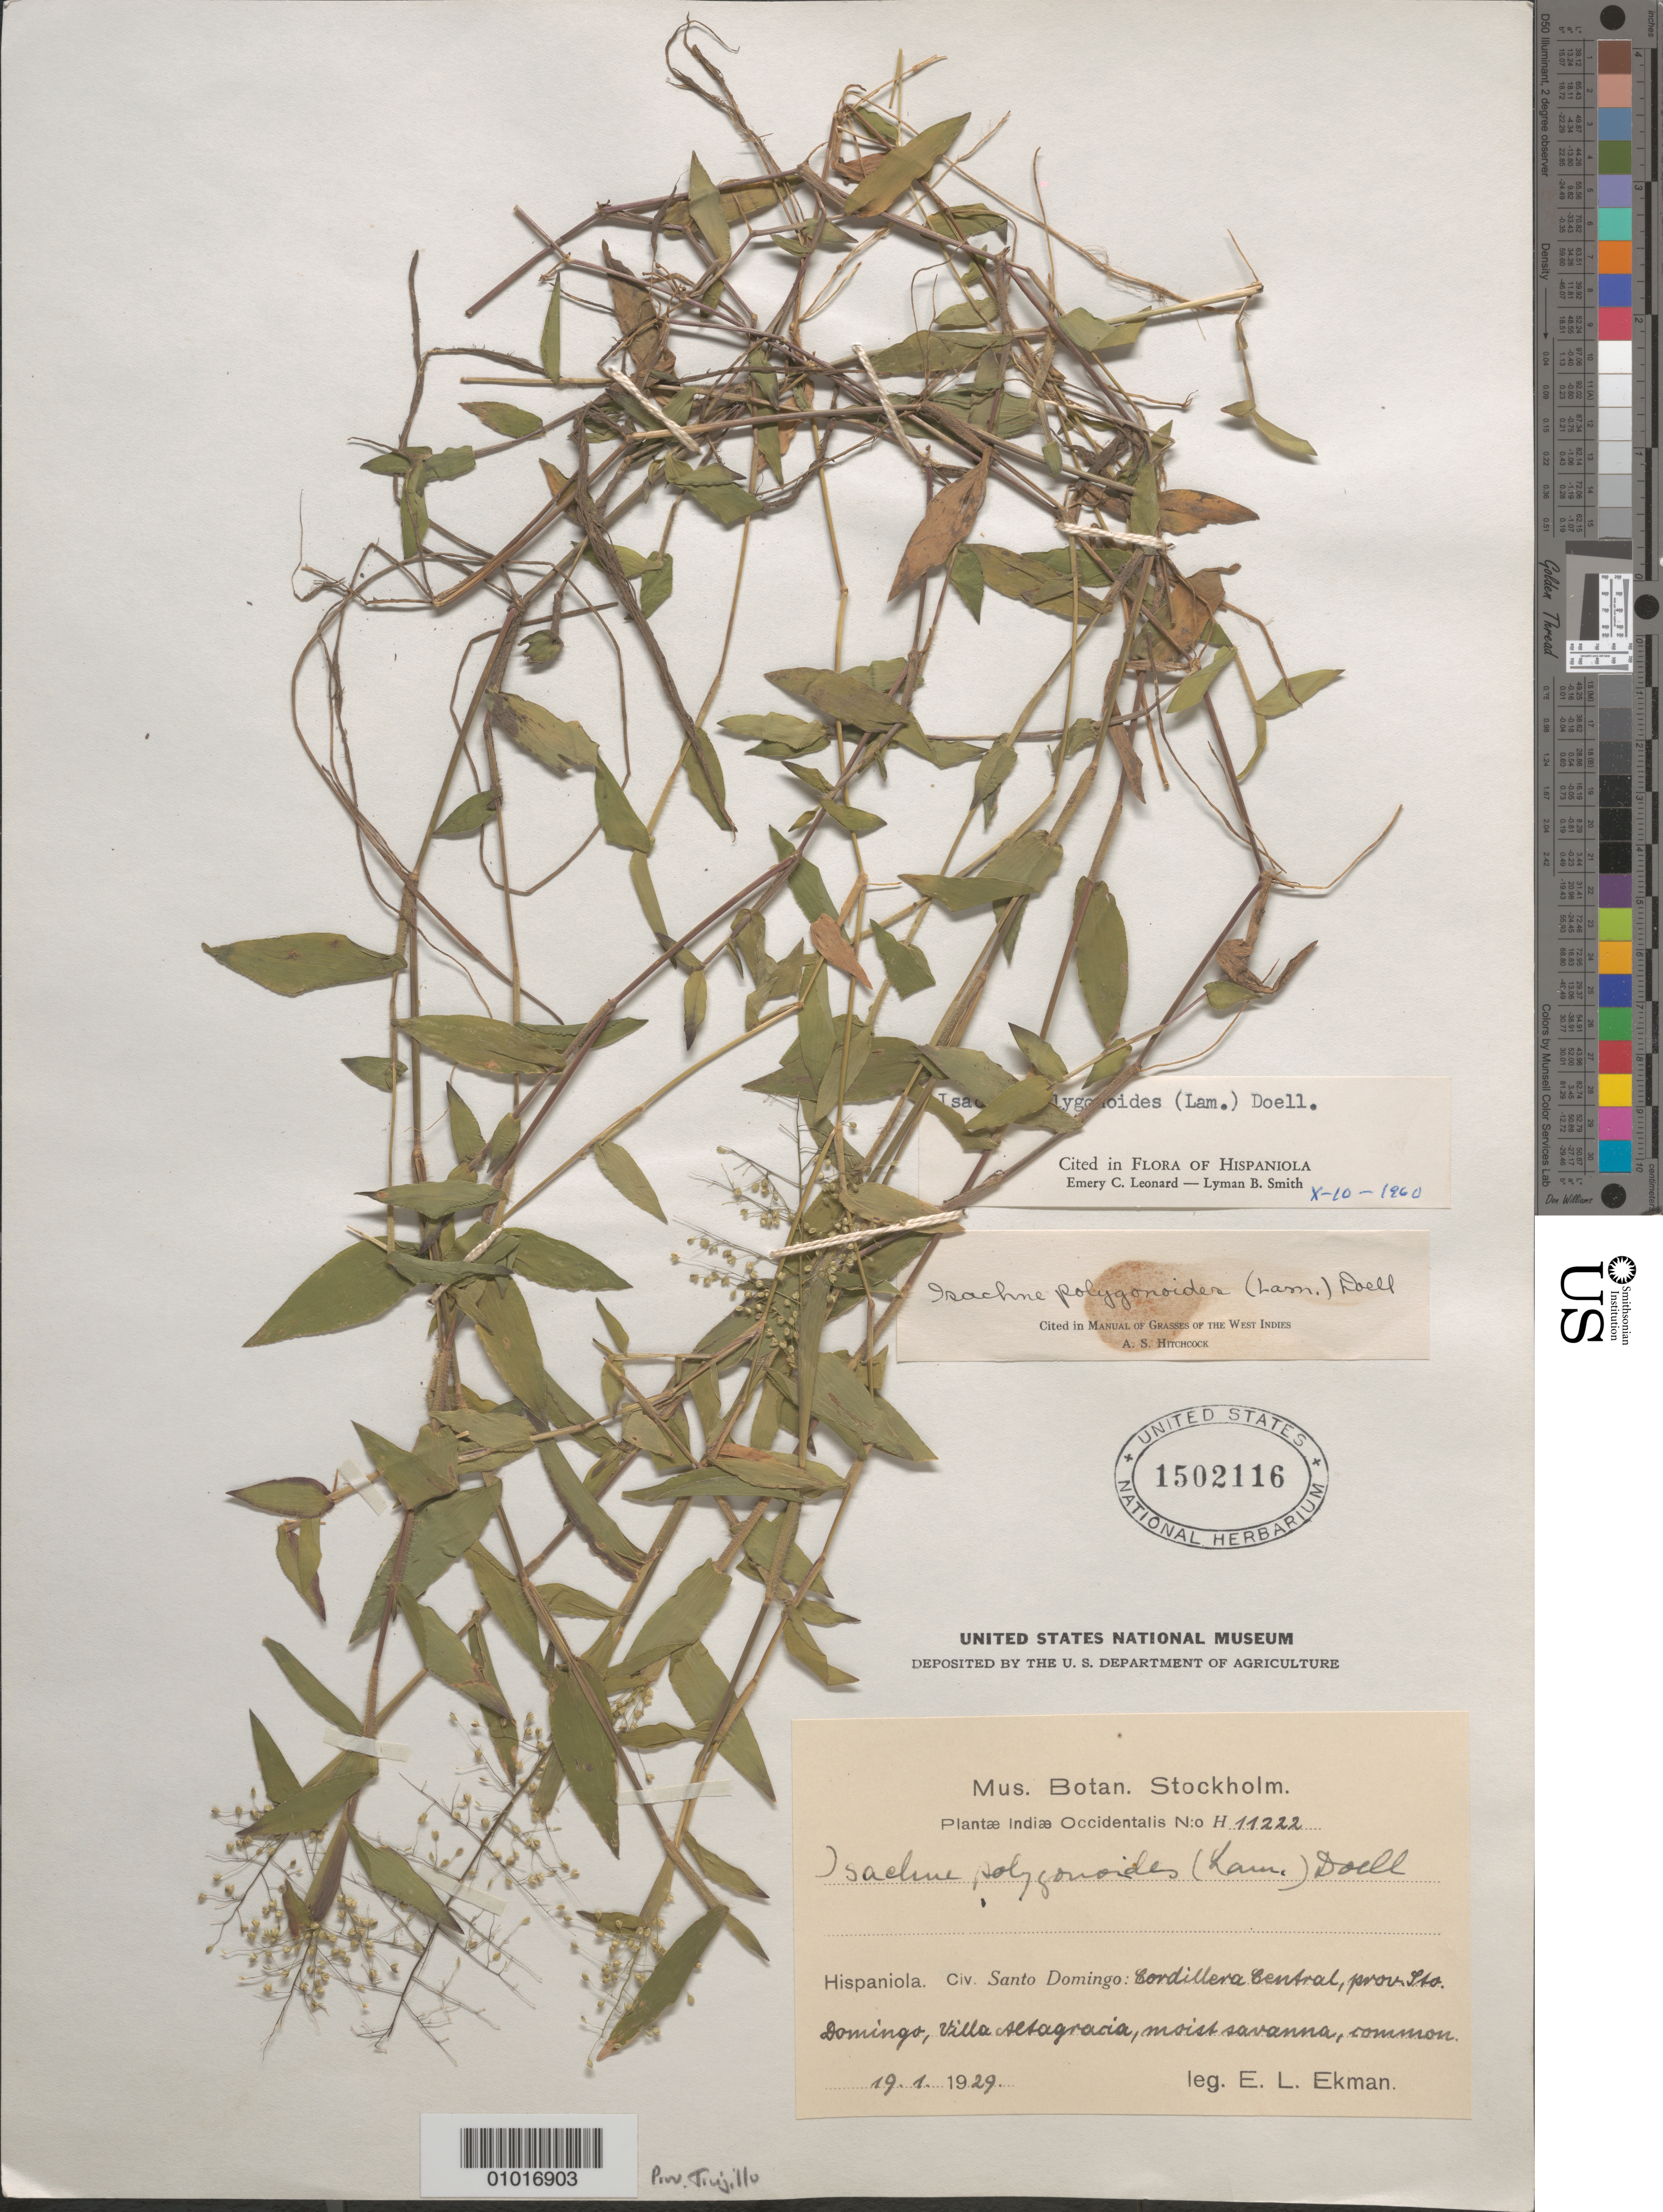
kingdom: Plantae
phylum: Tracheophyta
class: Liliopsida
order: Poales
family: Poaceae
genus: Isachne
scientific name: Isachne polygonoides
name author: (Lam.) Döll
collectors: E. L. Ekman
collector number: H 11222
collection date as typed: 19 Jan 1929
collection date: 1929-01-19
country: Dominican Republic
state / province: La Altagracía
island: Hispaniola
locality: Cordillera Central, prov. Stanto Domingo, Villa Altagracia, moist savannas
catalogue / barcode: US 1502116